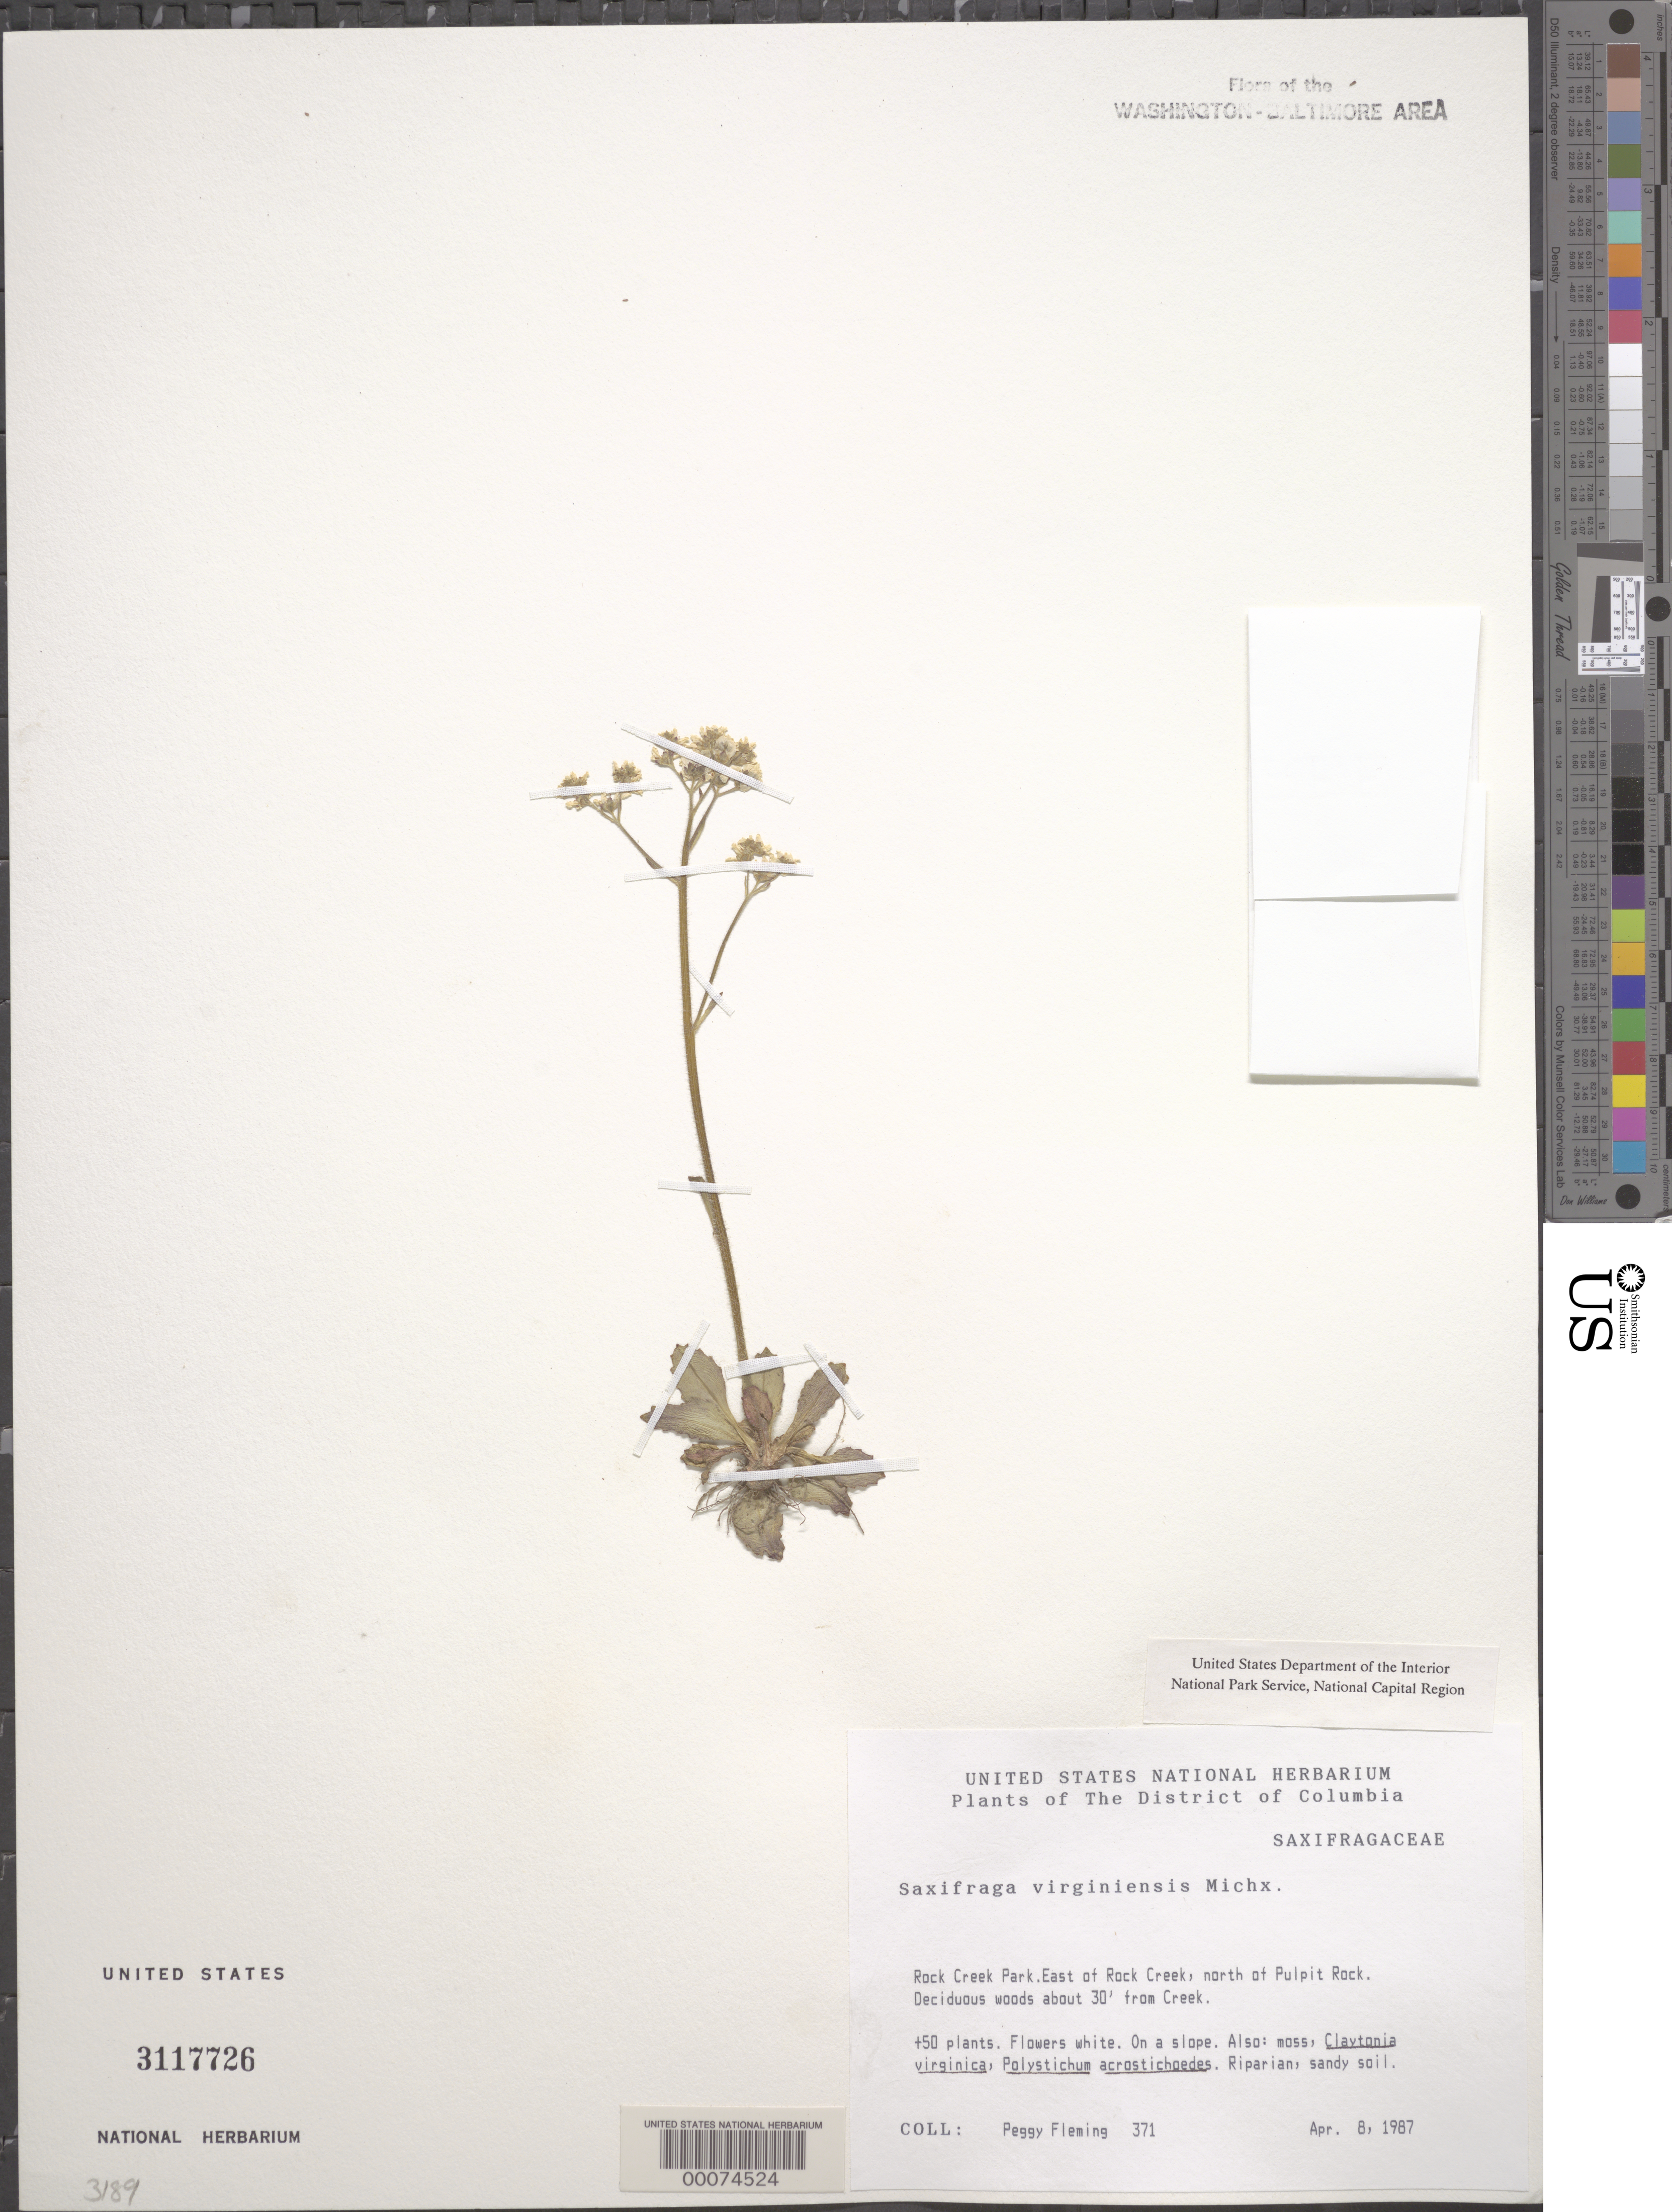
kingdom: Plantae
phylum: Tracheophyta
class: Magnoliopsida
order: Saxifragales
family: Saxifragaceae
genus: Micranthes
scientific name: Micranthes virginiensis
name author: (Michx.) Small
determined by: Strong, Mark T., (BOT), Smithsonian Institution - National Museum of Natural History (UNITED STATES)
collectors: P. Fleming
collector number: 371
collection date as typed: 08 Apr 1987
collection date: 1987-04-08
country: United States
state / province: District of Columbia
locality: Rock Creek Park. East of Rock Creek, north of Pulpit Rock. Rock Creek Park and Vicinity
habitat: Deciduous woods about 30' from creek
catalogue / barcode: US 3117726